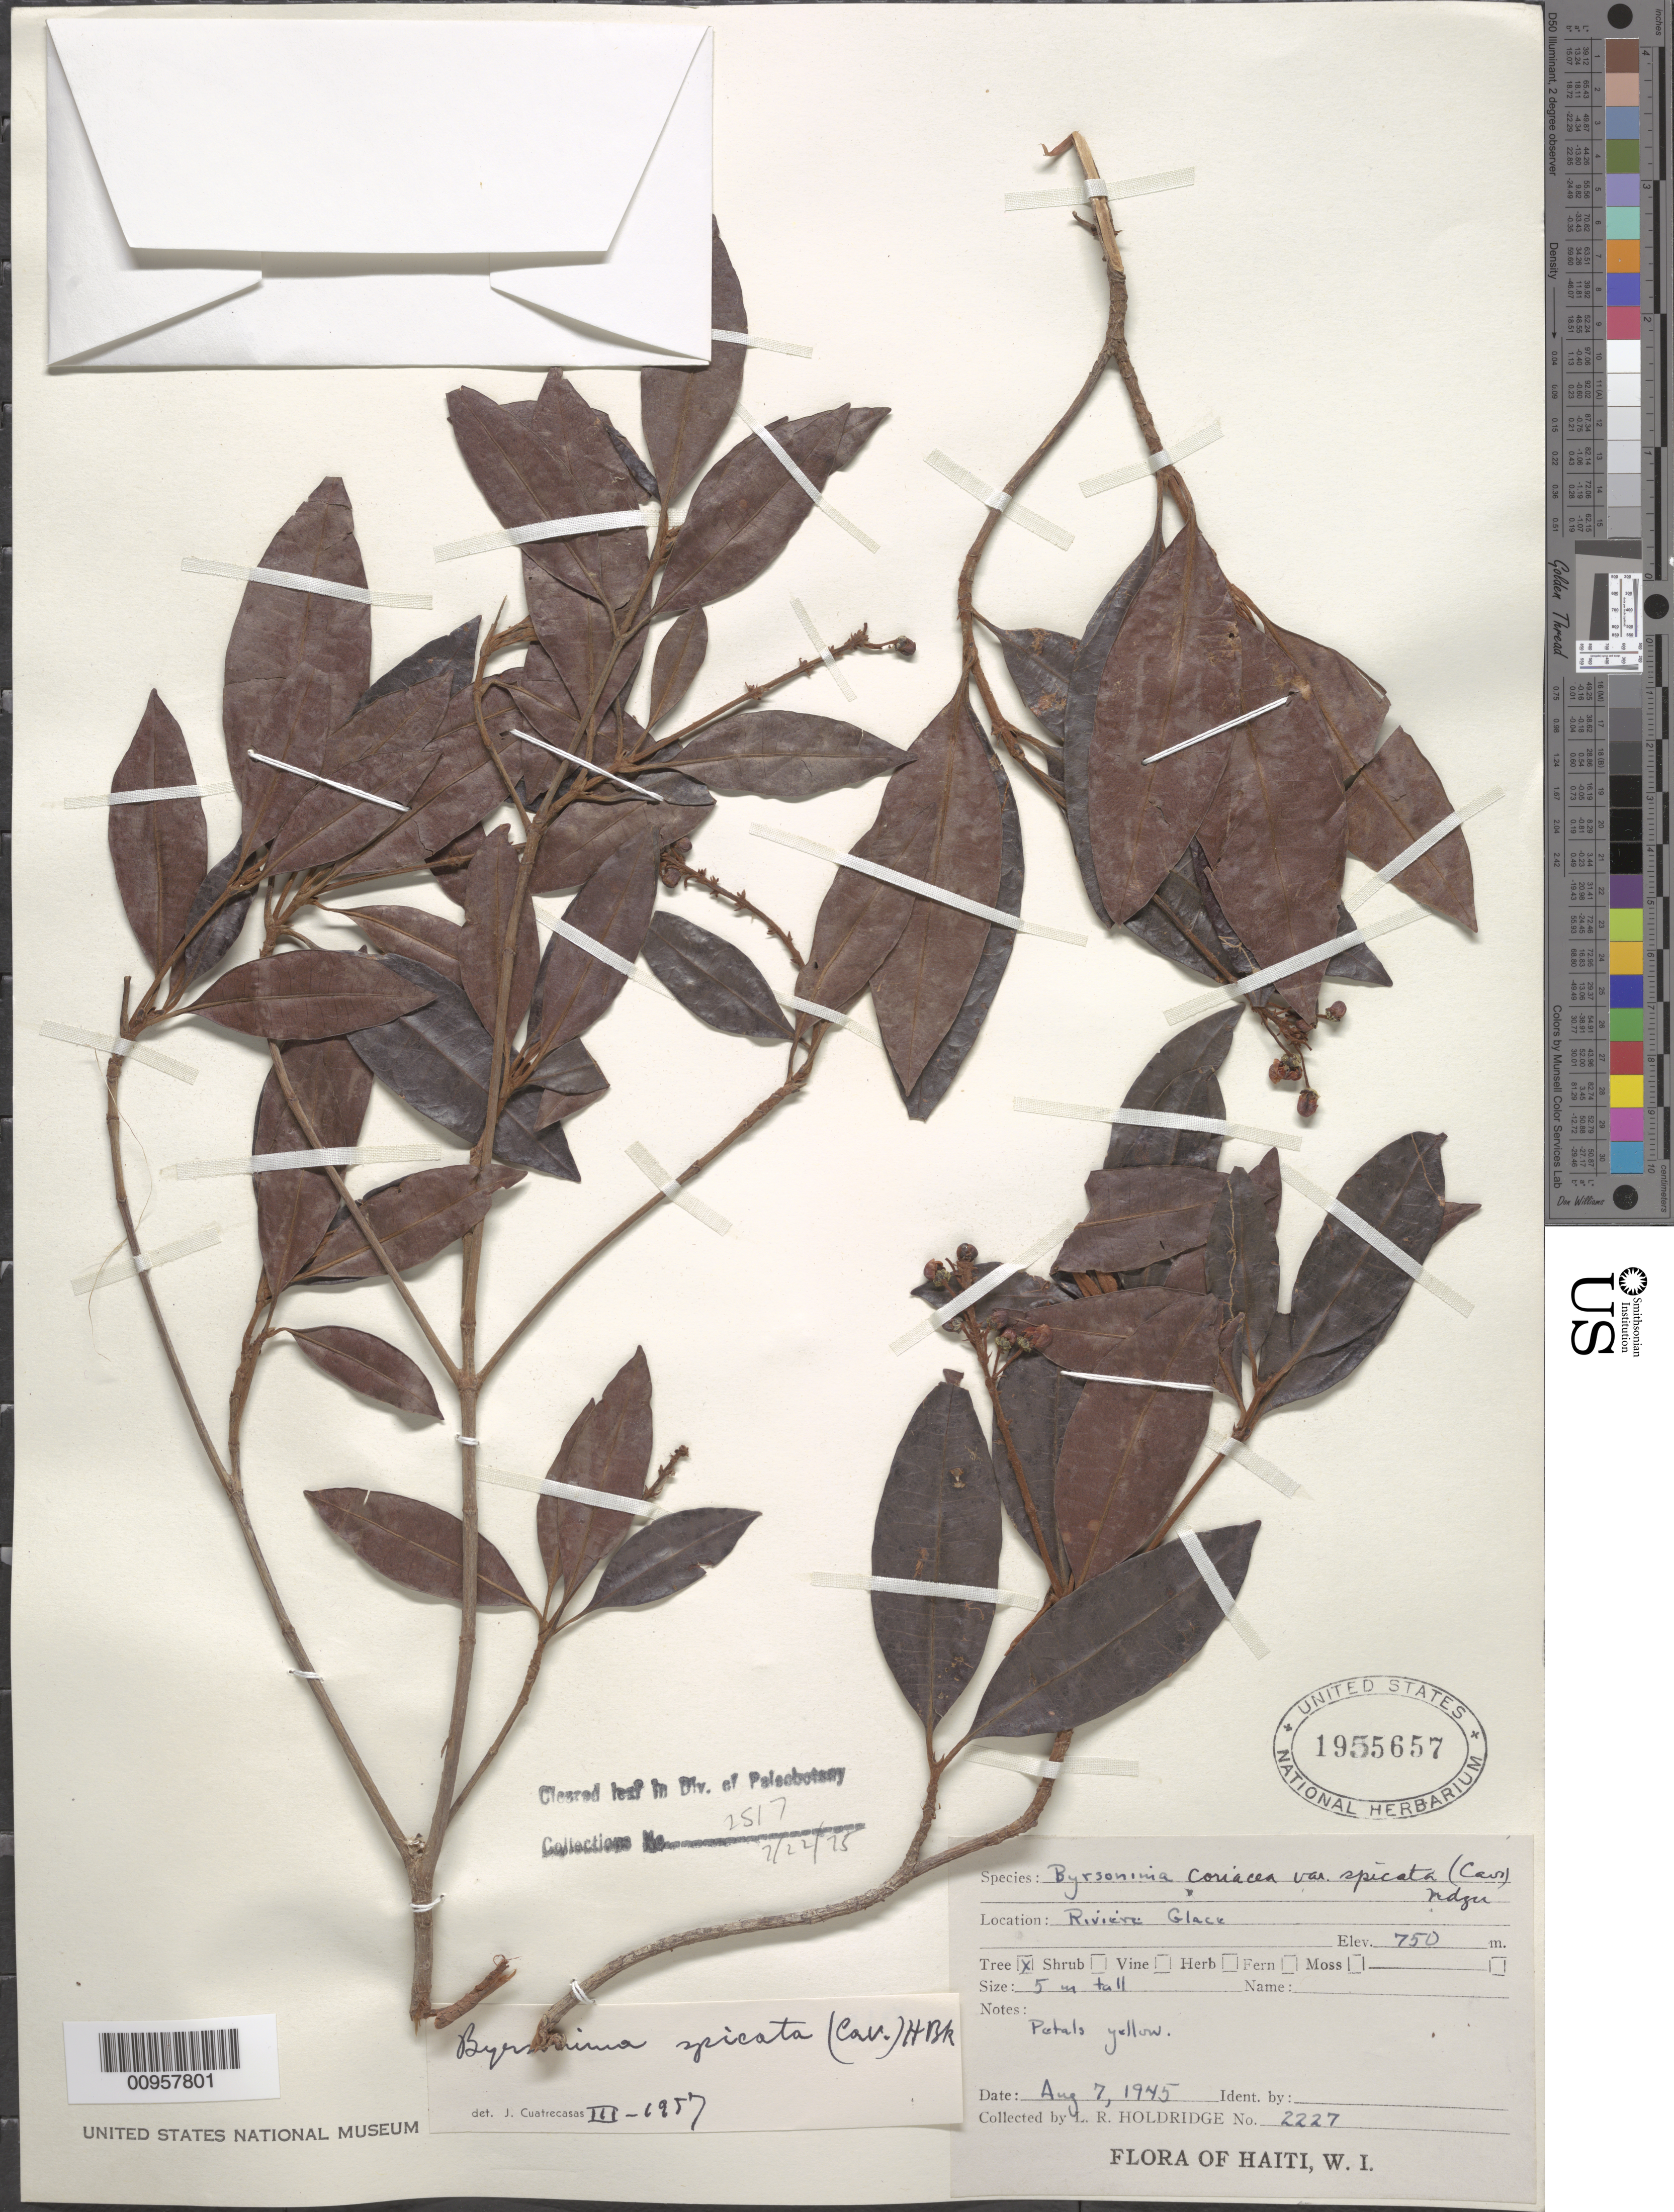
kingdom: Plantae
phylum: Tracheophyta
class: Magnoliopsida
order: Malpighiales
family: Malpighiaceae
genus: Byrsonima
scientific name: Byrsonima spicata (Cav.) DC.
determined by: Cuatrecasas, J.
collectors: L. Holdridge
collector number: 2227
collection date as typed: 07 Aug 1945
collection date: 1945-08-07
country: Haiti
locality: Rivière Glace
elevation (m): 750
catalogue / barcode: US 1955657